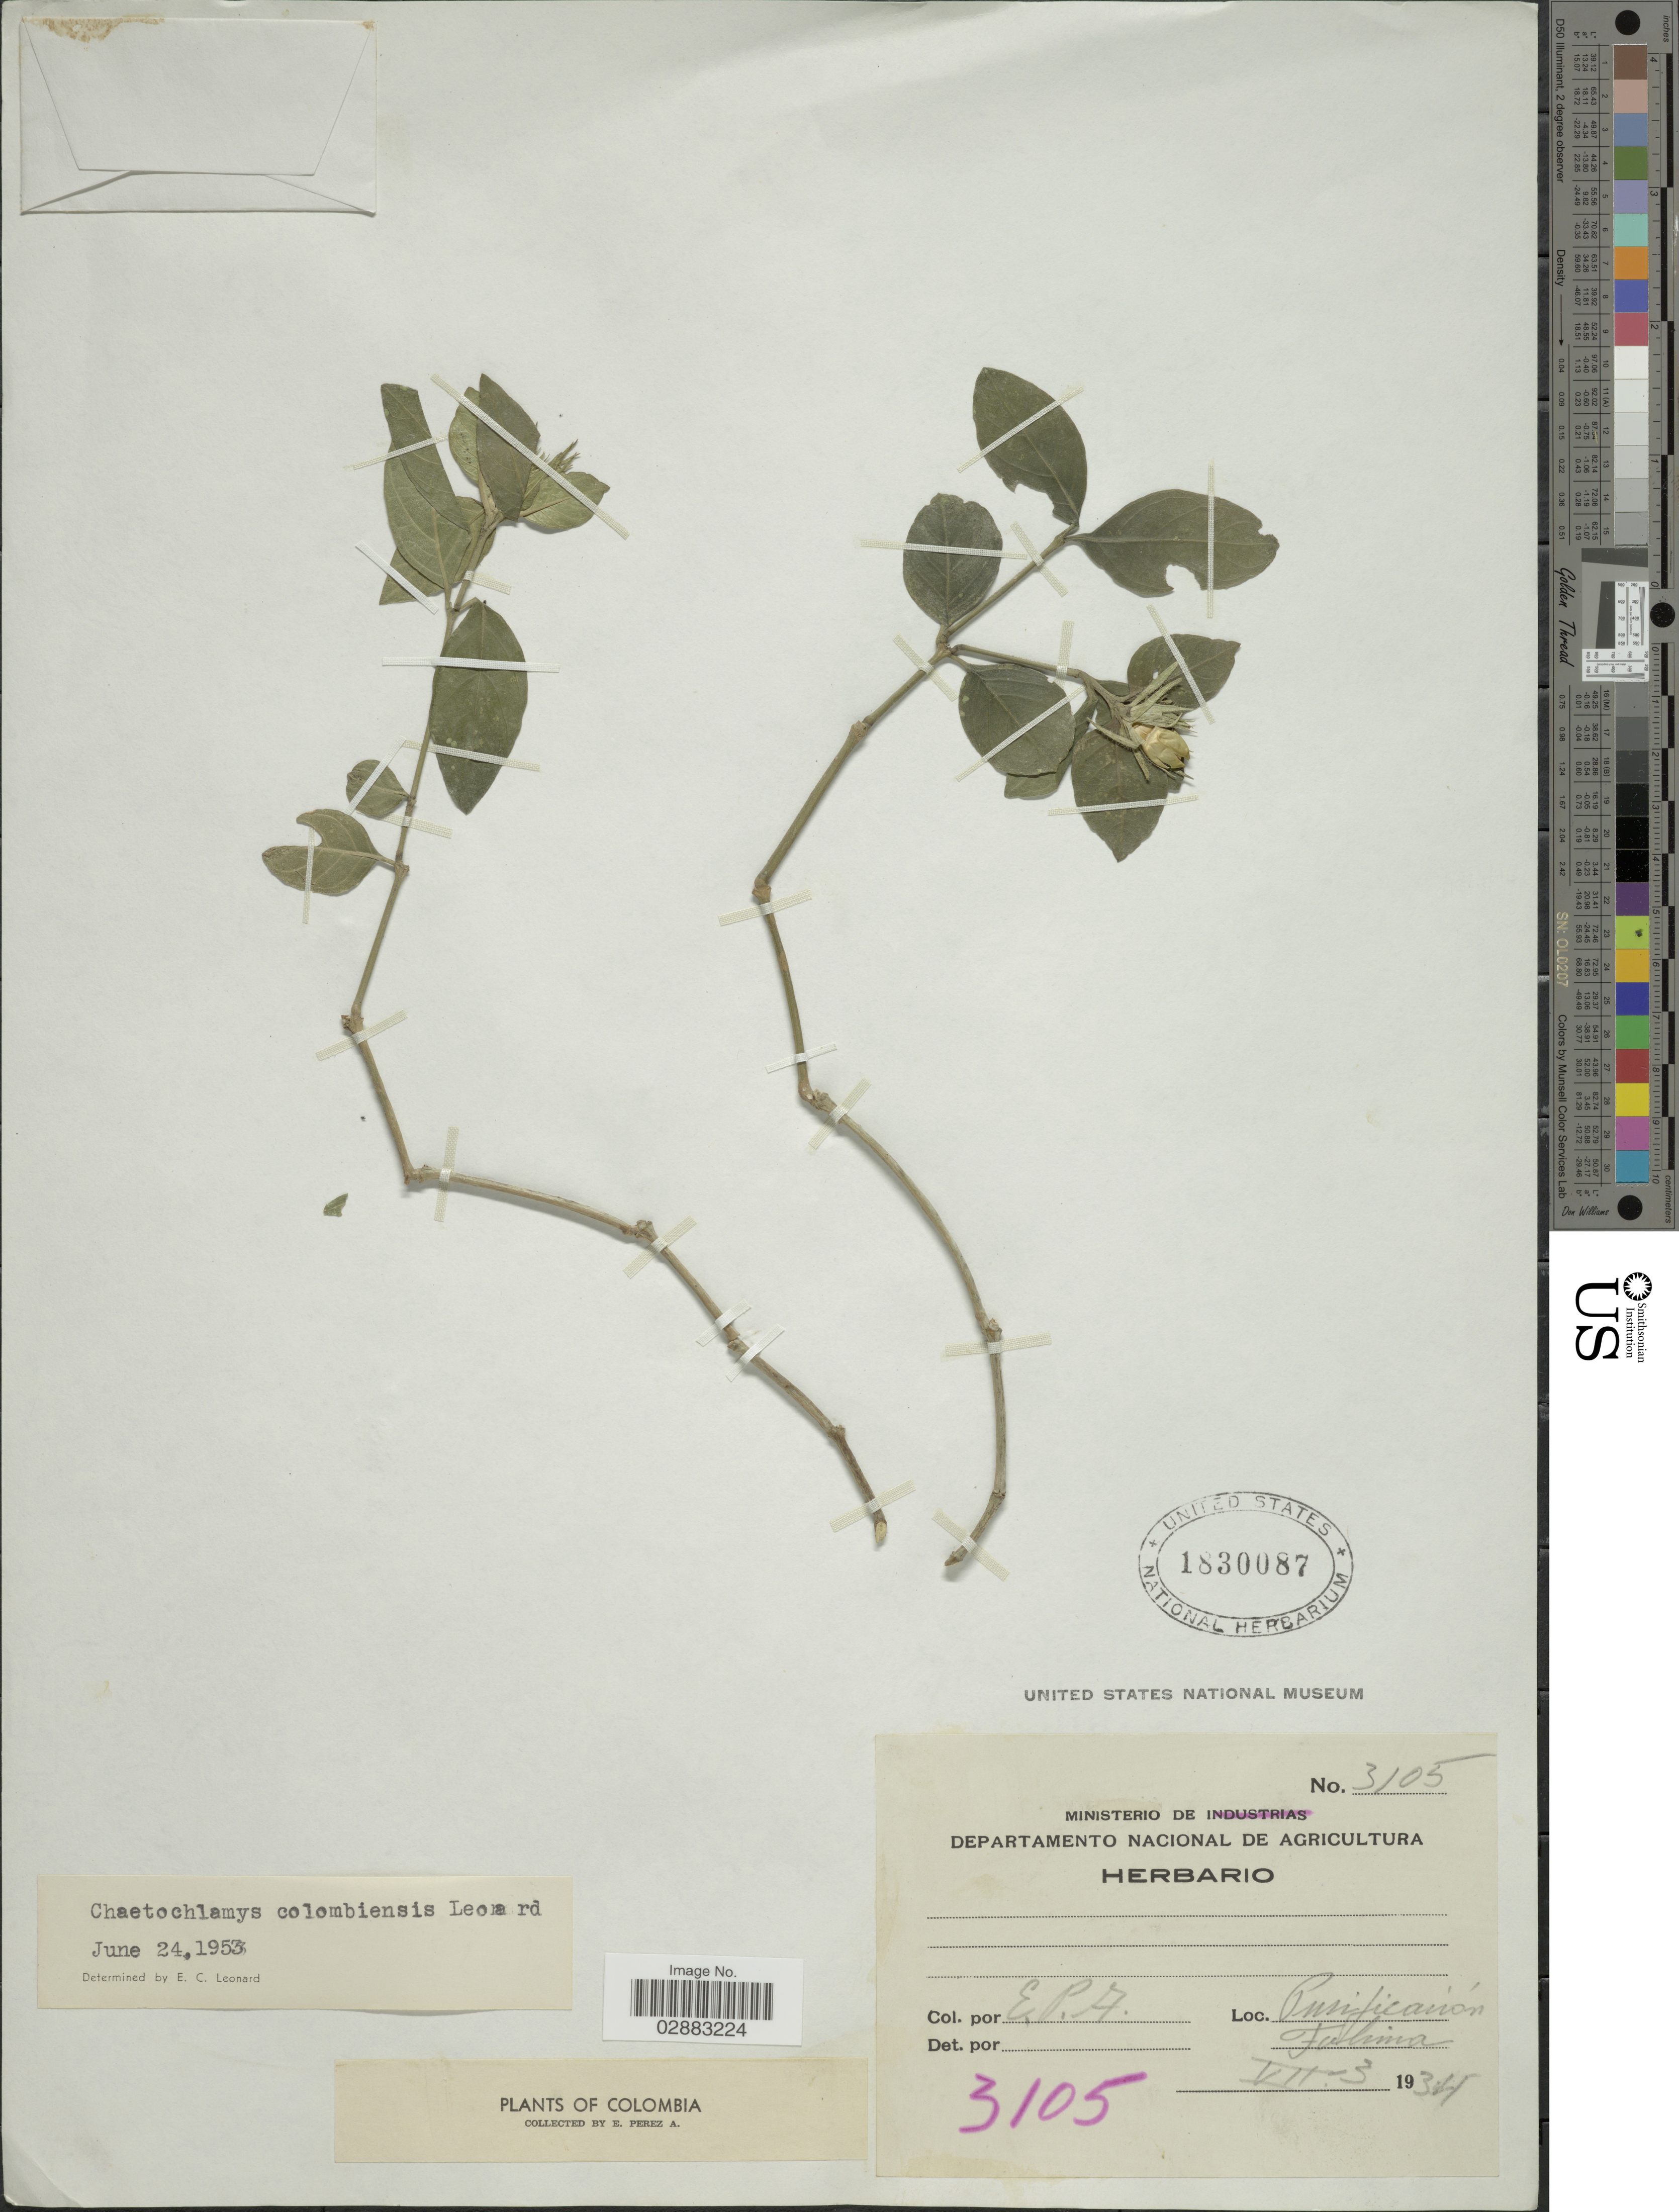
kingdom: Plantae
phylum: Tracheophyta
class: Magnoliopsida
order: Lamiales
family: Acanthaceae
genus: Chaetochlamys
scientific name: Chaetochlamys colombiensis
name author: Leonard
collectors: E. Pérez Arbeláez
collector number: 3105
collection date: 1934-07-03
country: Colombia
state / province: Tolima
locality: Punificanón, Tolima.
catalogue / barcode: US 1830087